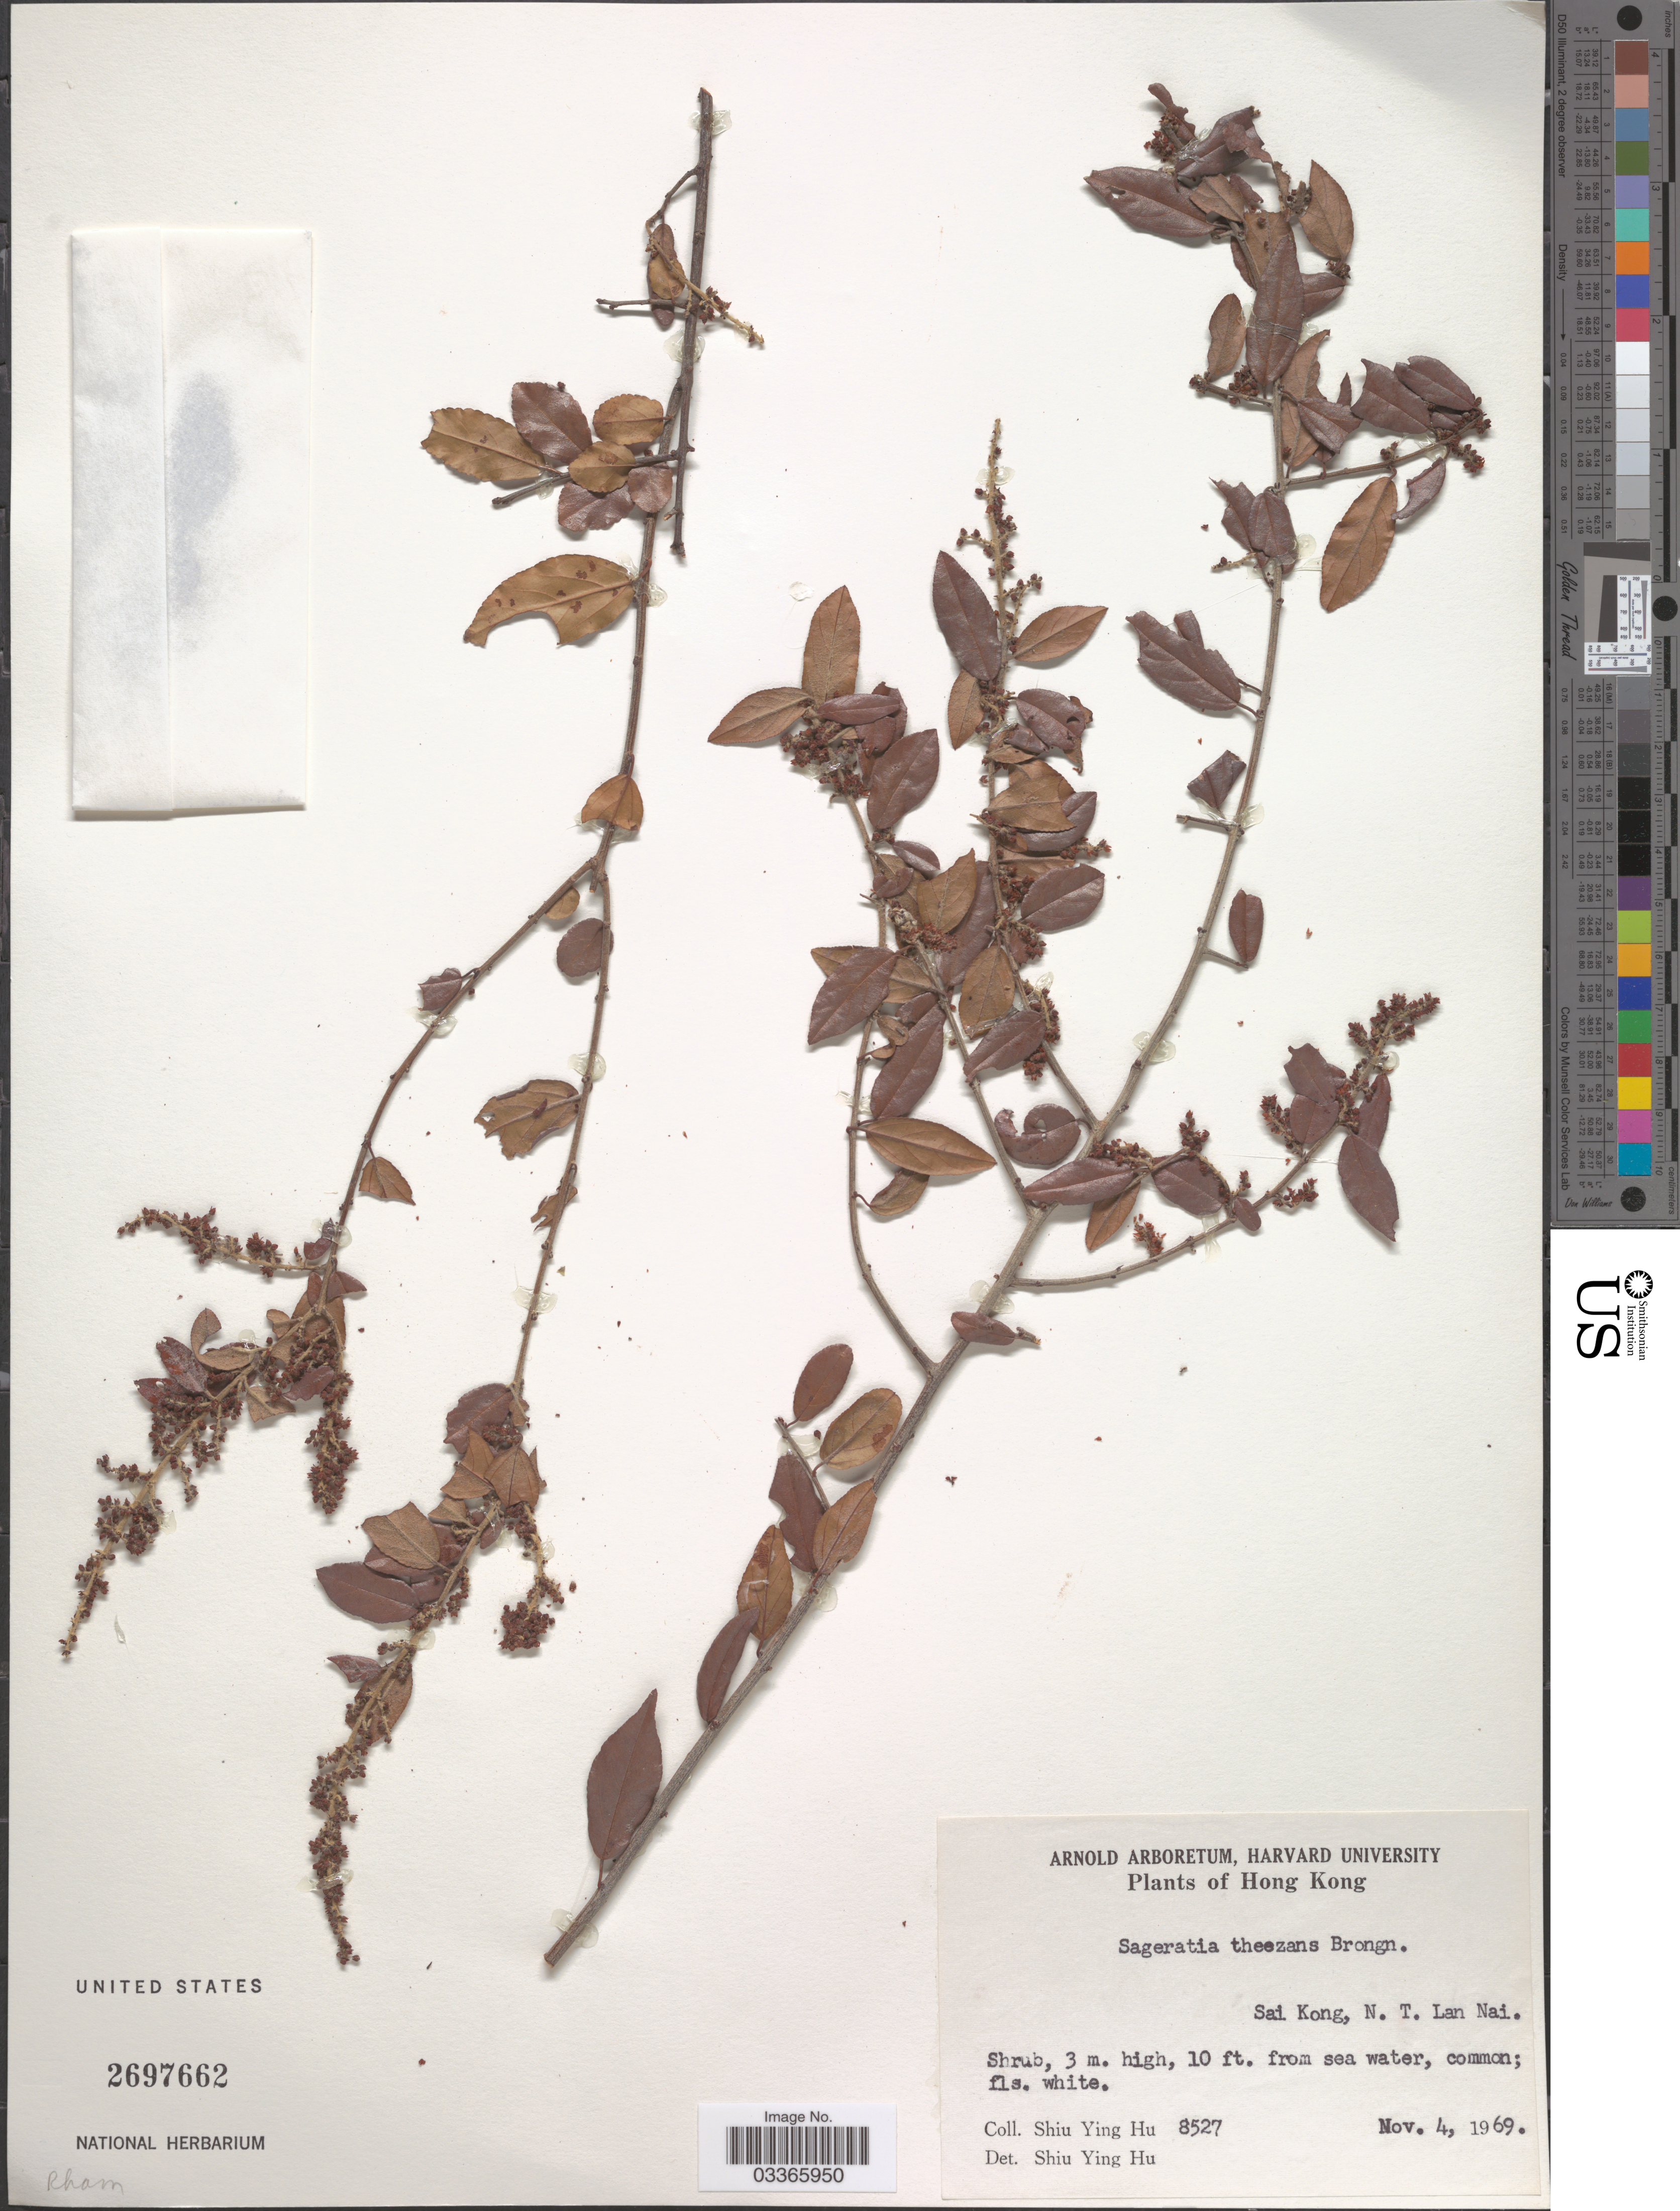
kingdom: Plantae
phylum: Tracheophyta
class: Magnoliopsida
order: Rosales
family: Rhamnaceae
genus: Sageretia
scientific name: Sageretia thea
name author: (Osbeck) M.C. Johnst.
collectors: S. Y. Hu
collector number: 8527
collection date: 1969-11-04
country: China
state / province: Hong Kong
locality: Sai Kong, N.T. Lan Nai.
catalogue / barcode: US 2697662